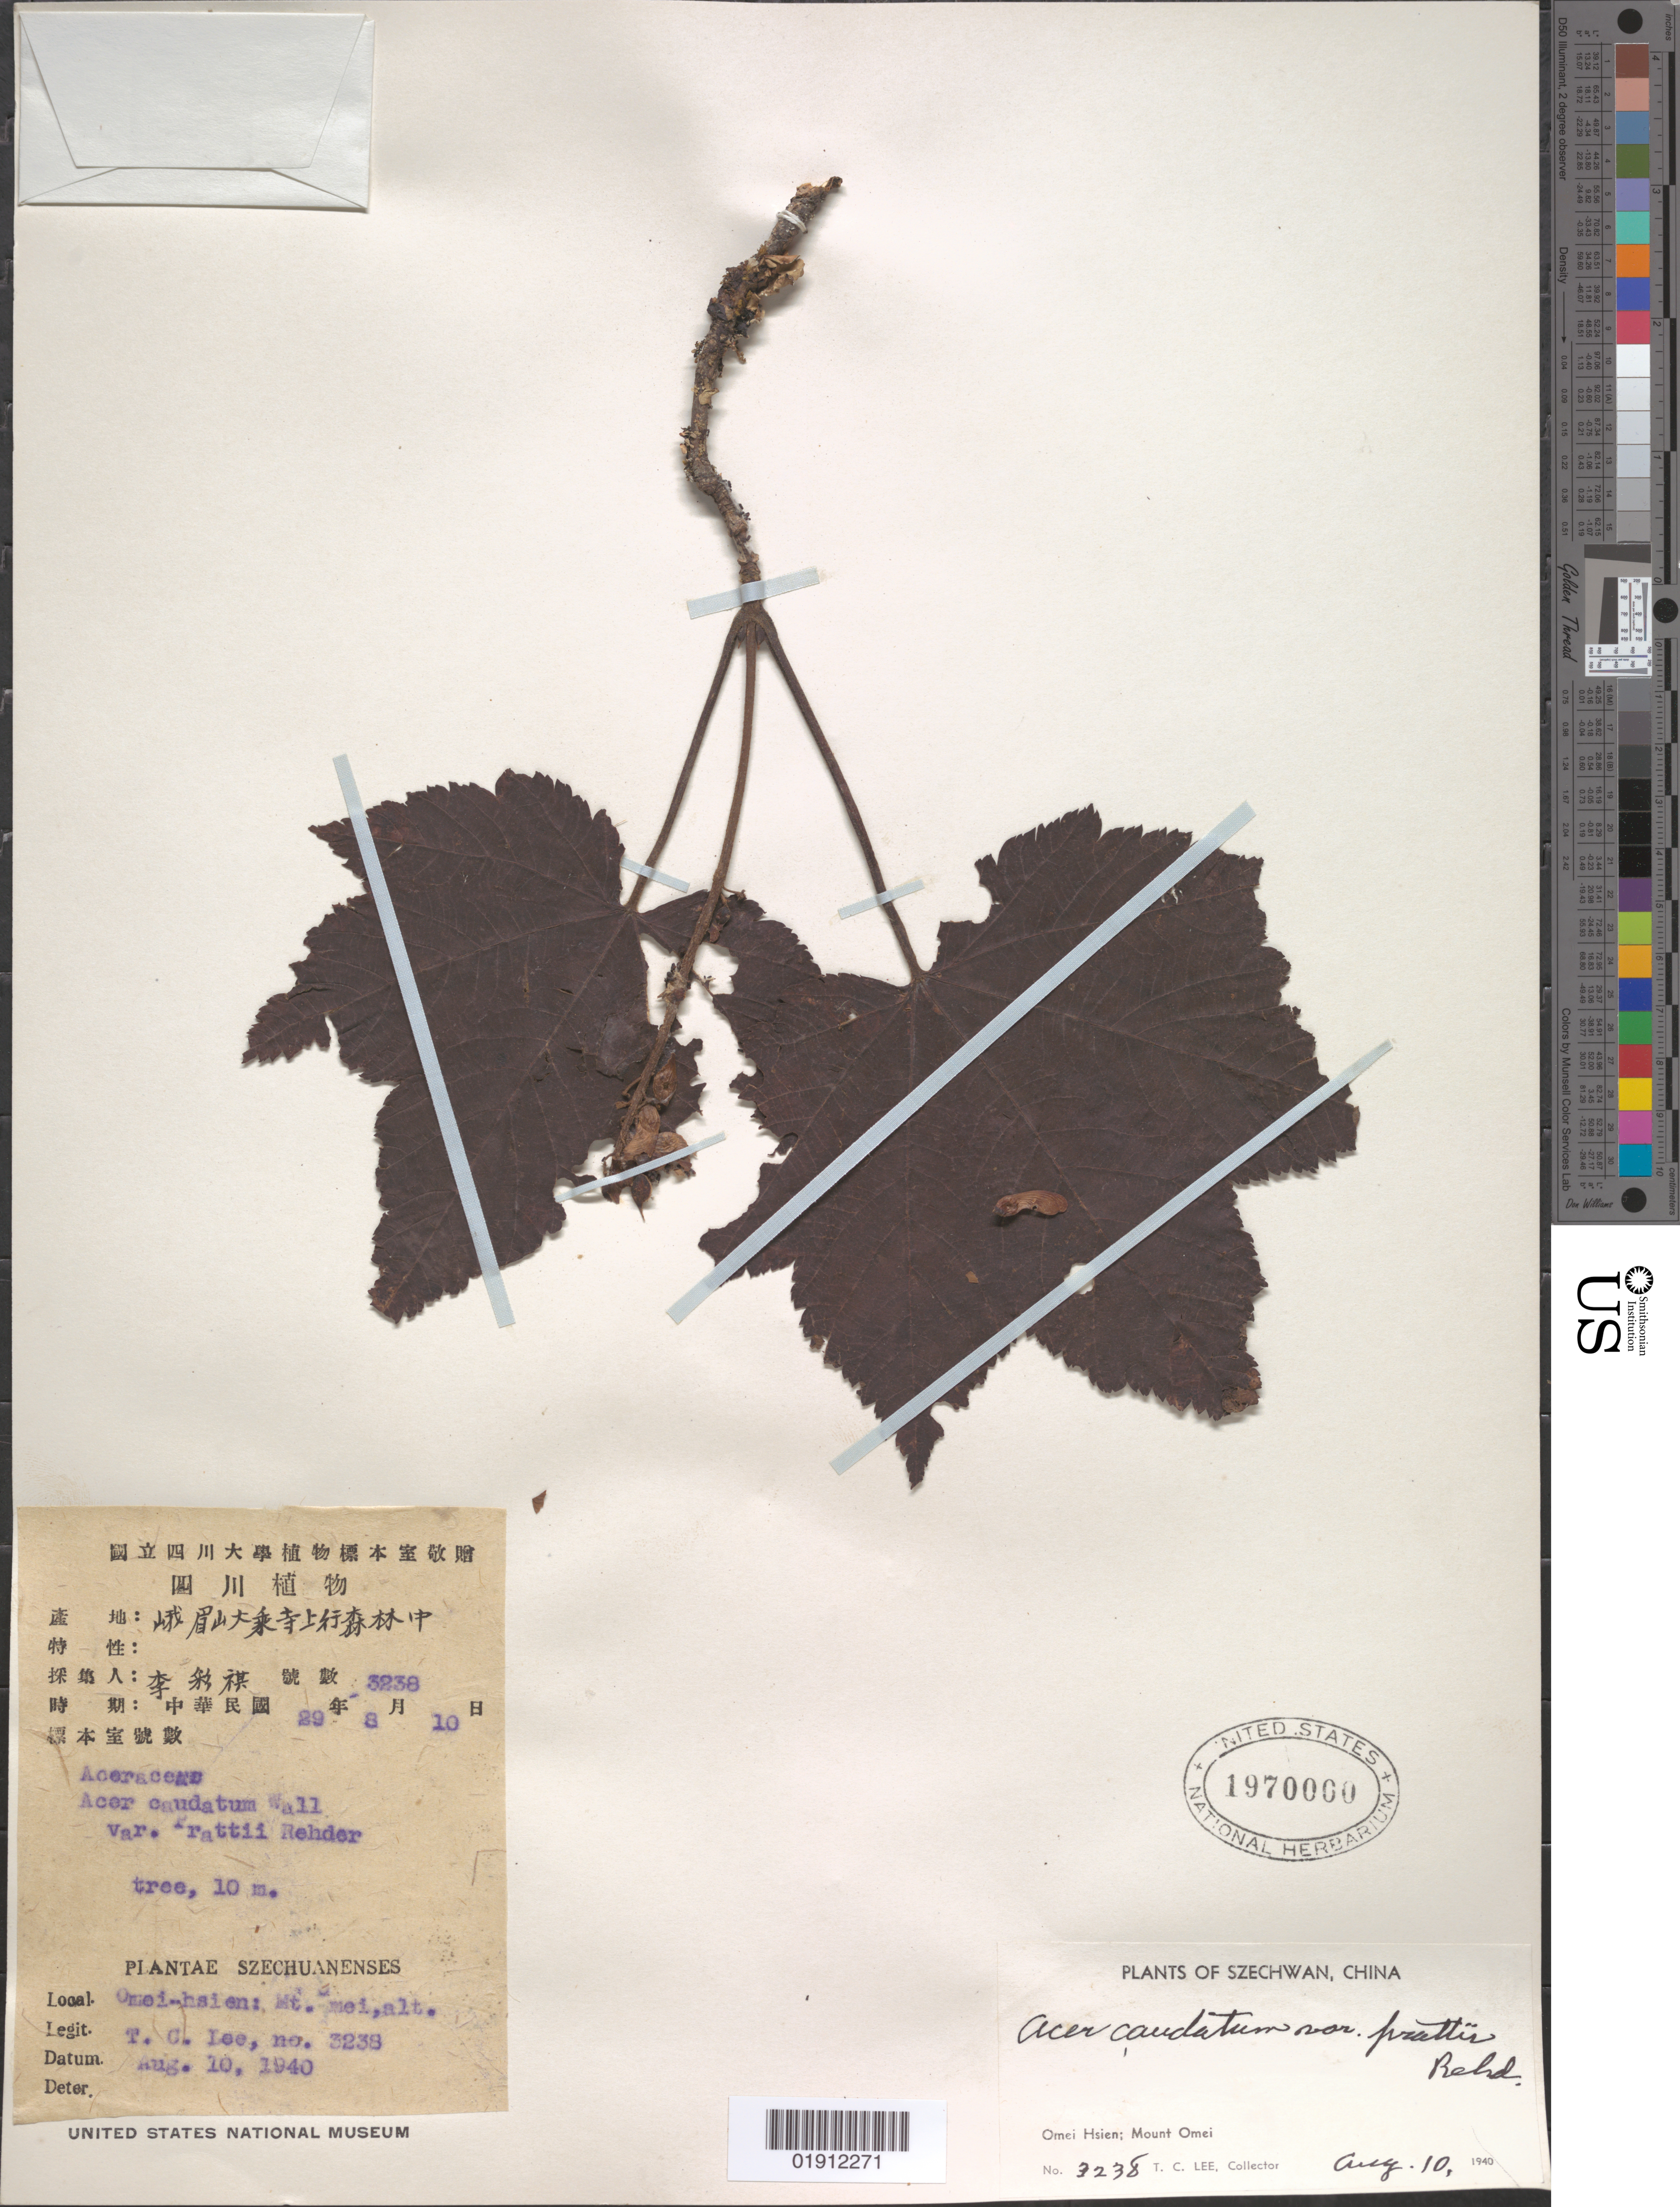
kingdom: Plantae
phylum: Tracheophyta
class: Magnoliopsida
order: Sapindales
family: Sapindaceae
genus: Acer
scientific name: Acer caudatum subsp. prattii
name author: (Rehder) A.E. Murray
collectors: T. Lee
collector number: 3238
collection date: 1940-08-10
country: China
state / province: Sichuan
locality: Szechuan [Sichuan]. Omei Hsien; Mount Omei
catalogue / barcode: US 1970000